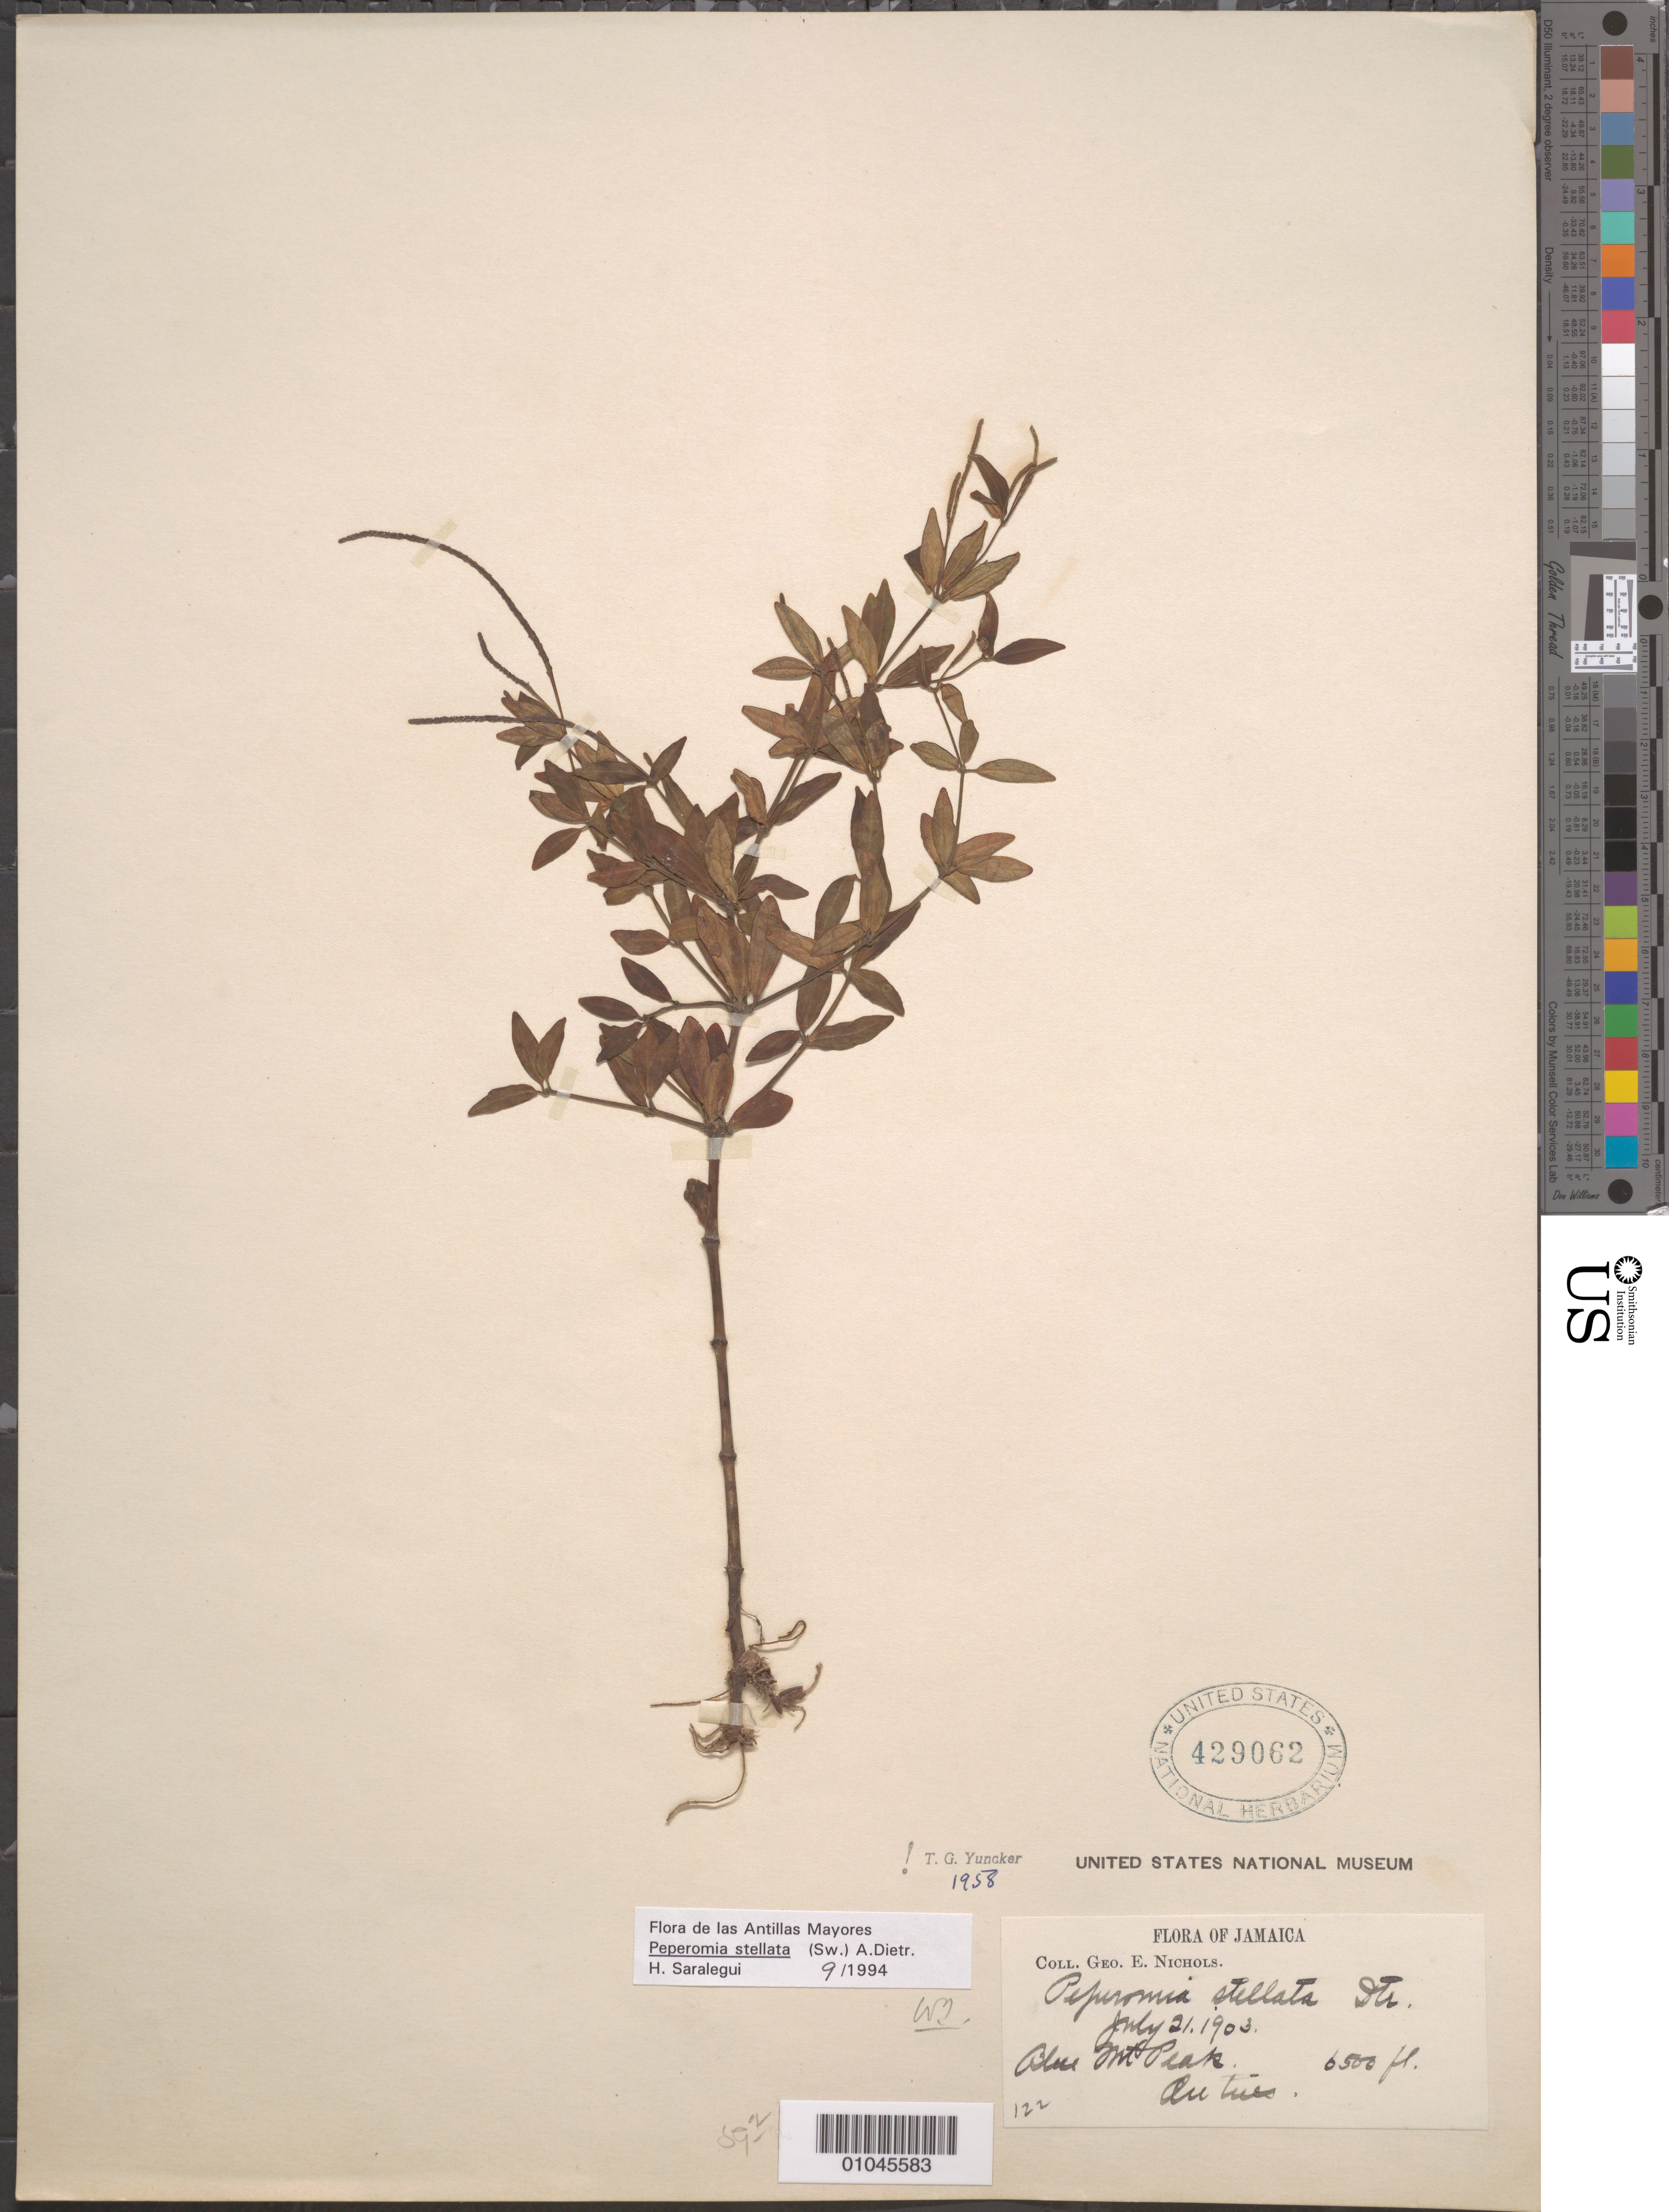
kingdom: Plantae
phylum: Tracheophyta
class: Magnoliopsida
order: Piperales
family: Piperaceae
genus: Peperomia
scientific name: Peperomia simplex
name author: Desv. ex Ham.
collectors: G. E. Nichols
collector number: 122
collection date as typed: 21 Jul 1903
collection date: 1903-07-21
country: Jamaica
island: Jamaica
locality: Along Mt peak. On trees.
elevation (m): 1981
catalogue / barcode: US 429062